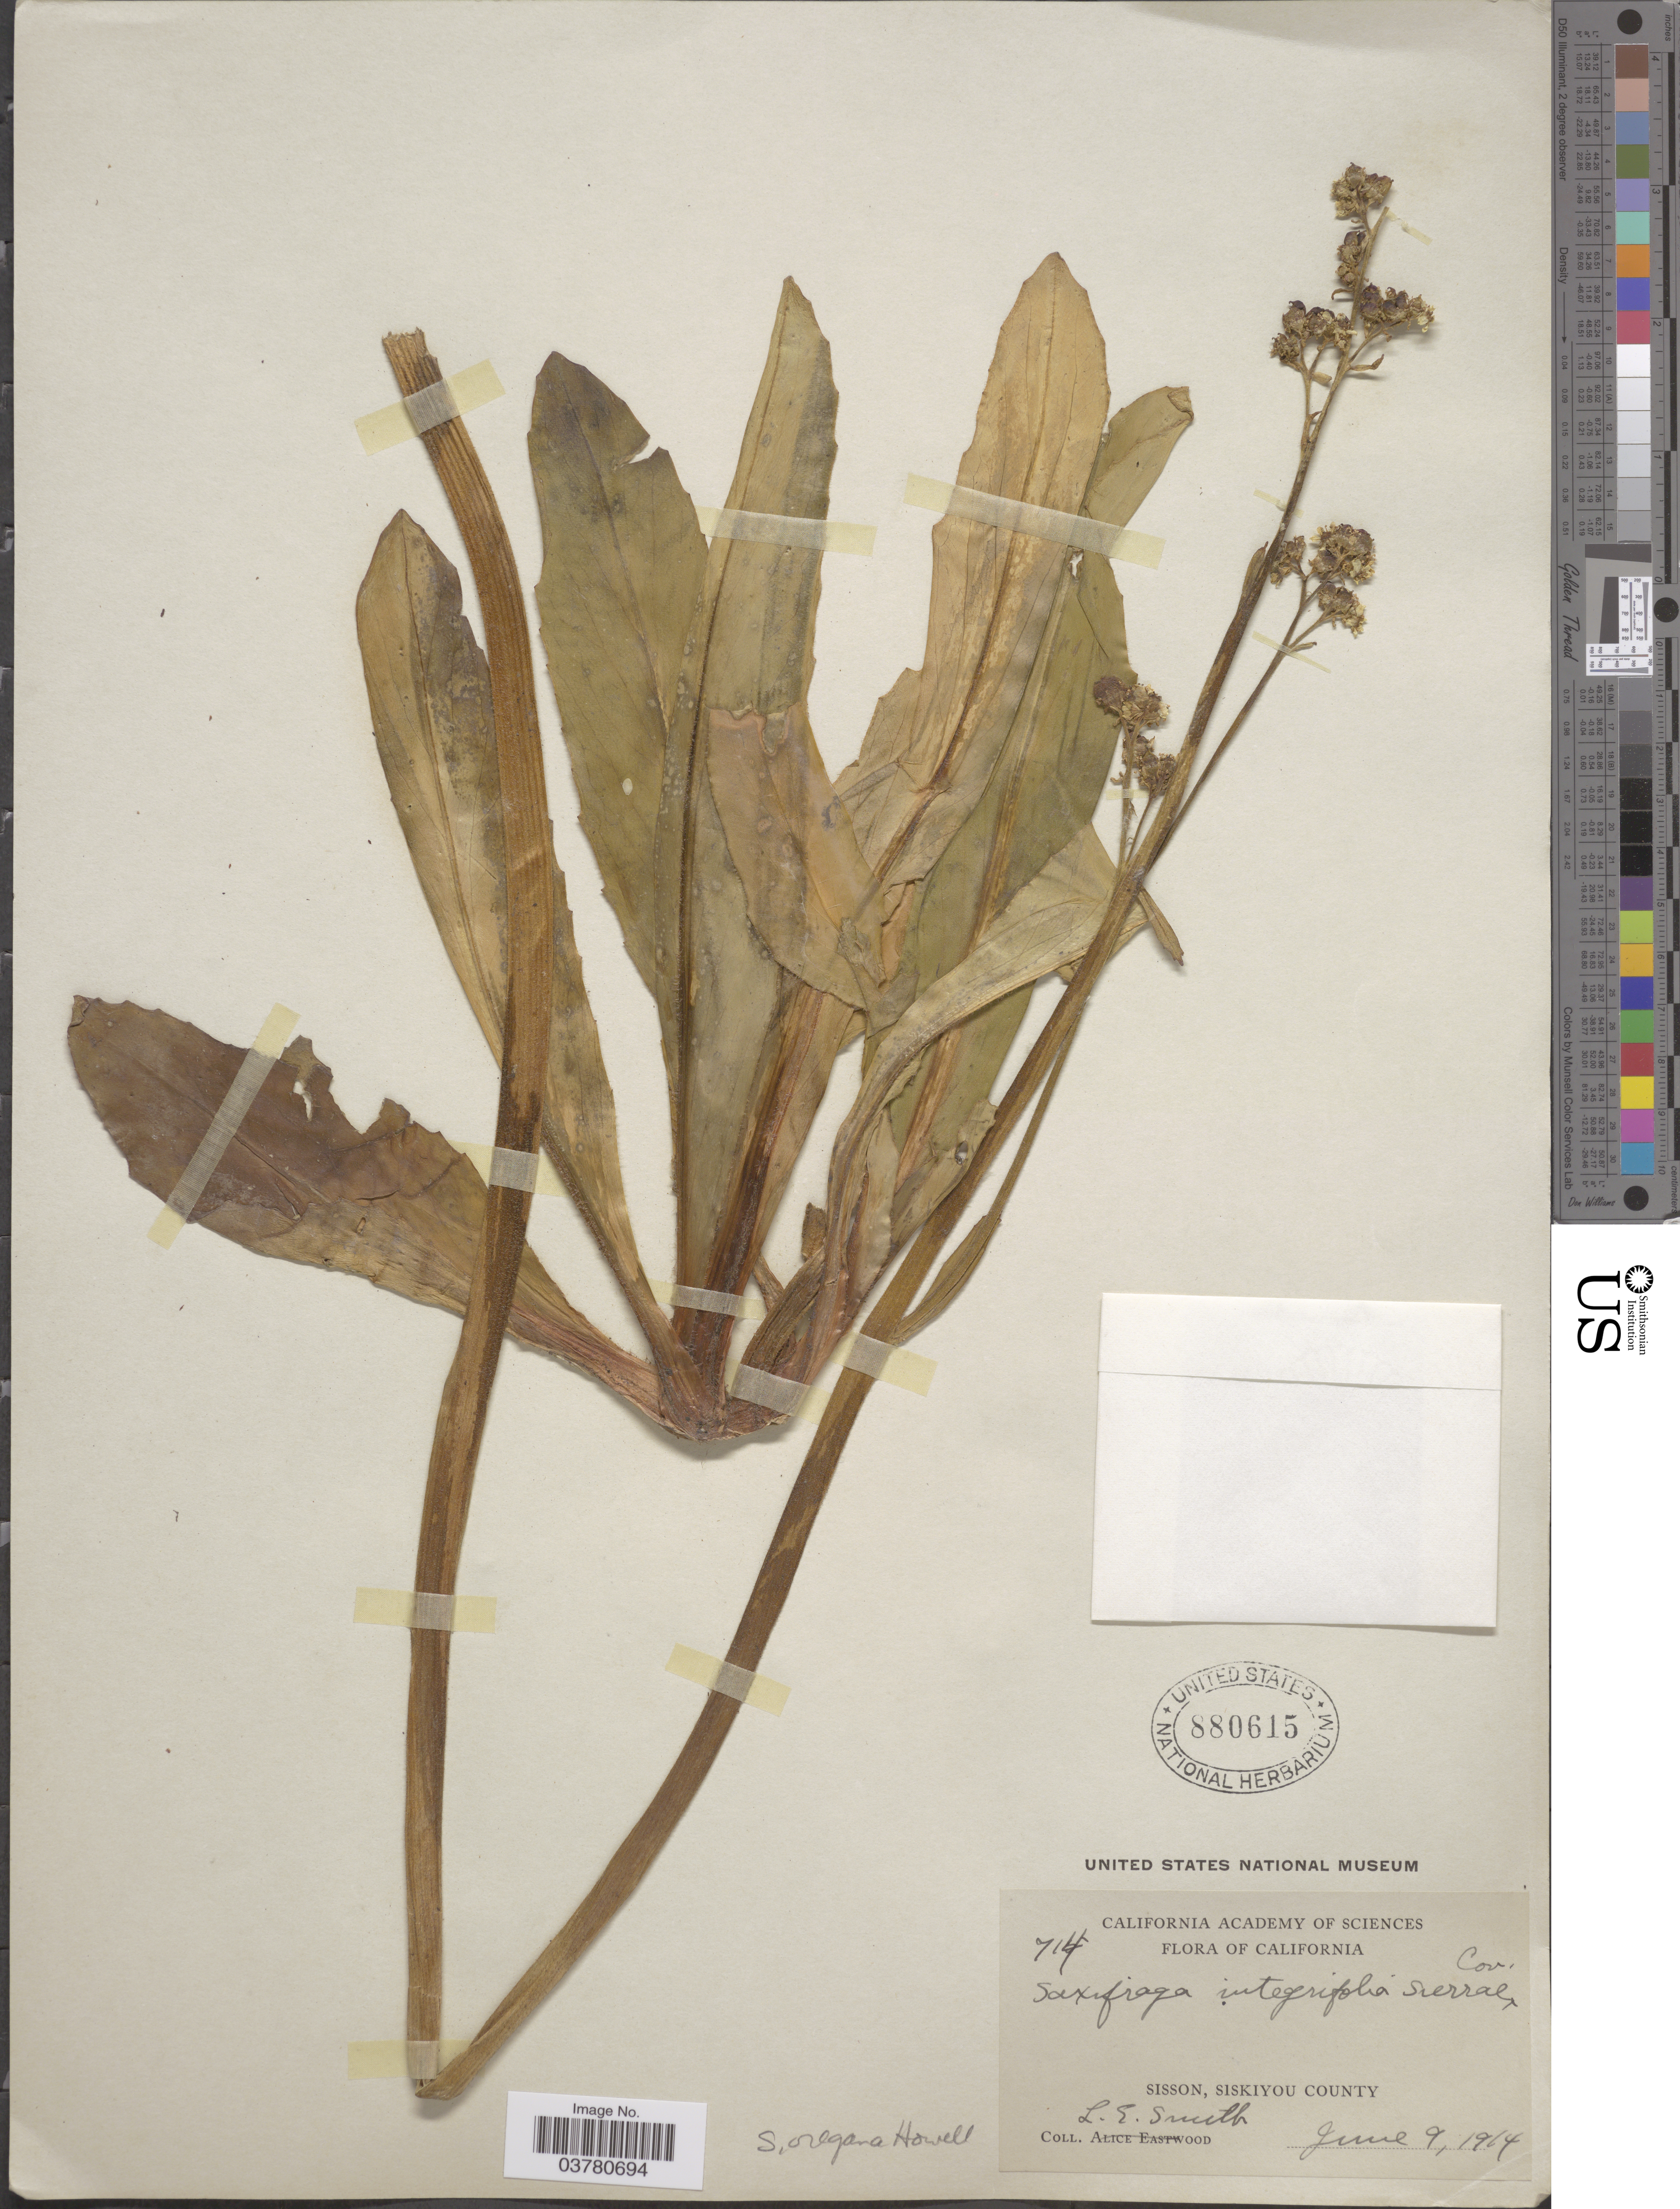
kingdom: Plantae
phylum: Tracheophyta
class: Magnoliopsida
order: Saxifragales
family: Saxifragaceae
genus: Micranthes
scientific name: Micranthes oregana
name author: (Howell) Small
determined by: (CAS) California Academy of Sciences (UNITED STATES)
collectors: L. E. Smith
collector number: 714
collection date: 1914-06-09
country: United States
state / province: California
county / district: Siskiyou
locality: Sisson, Siskiyou County.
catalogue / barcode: US 880615